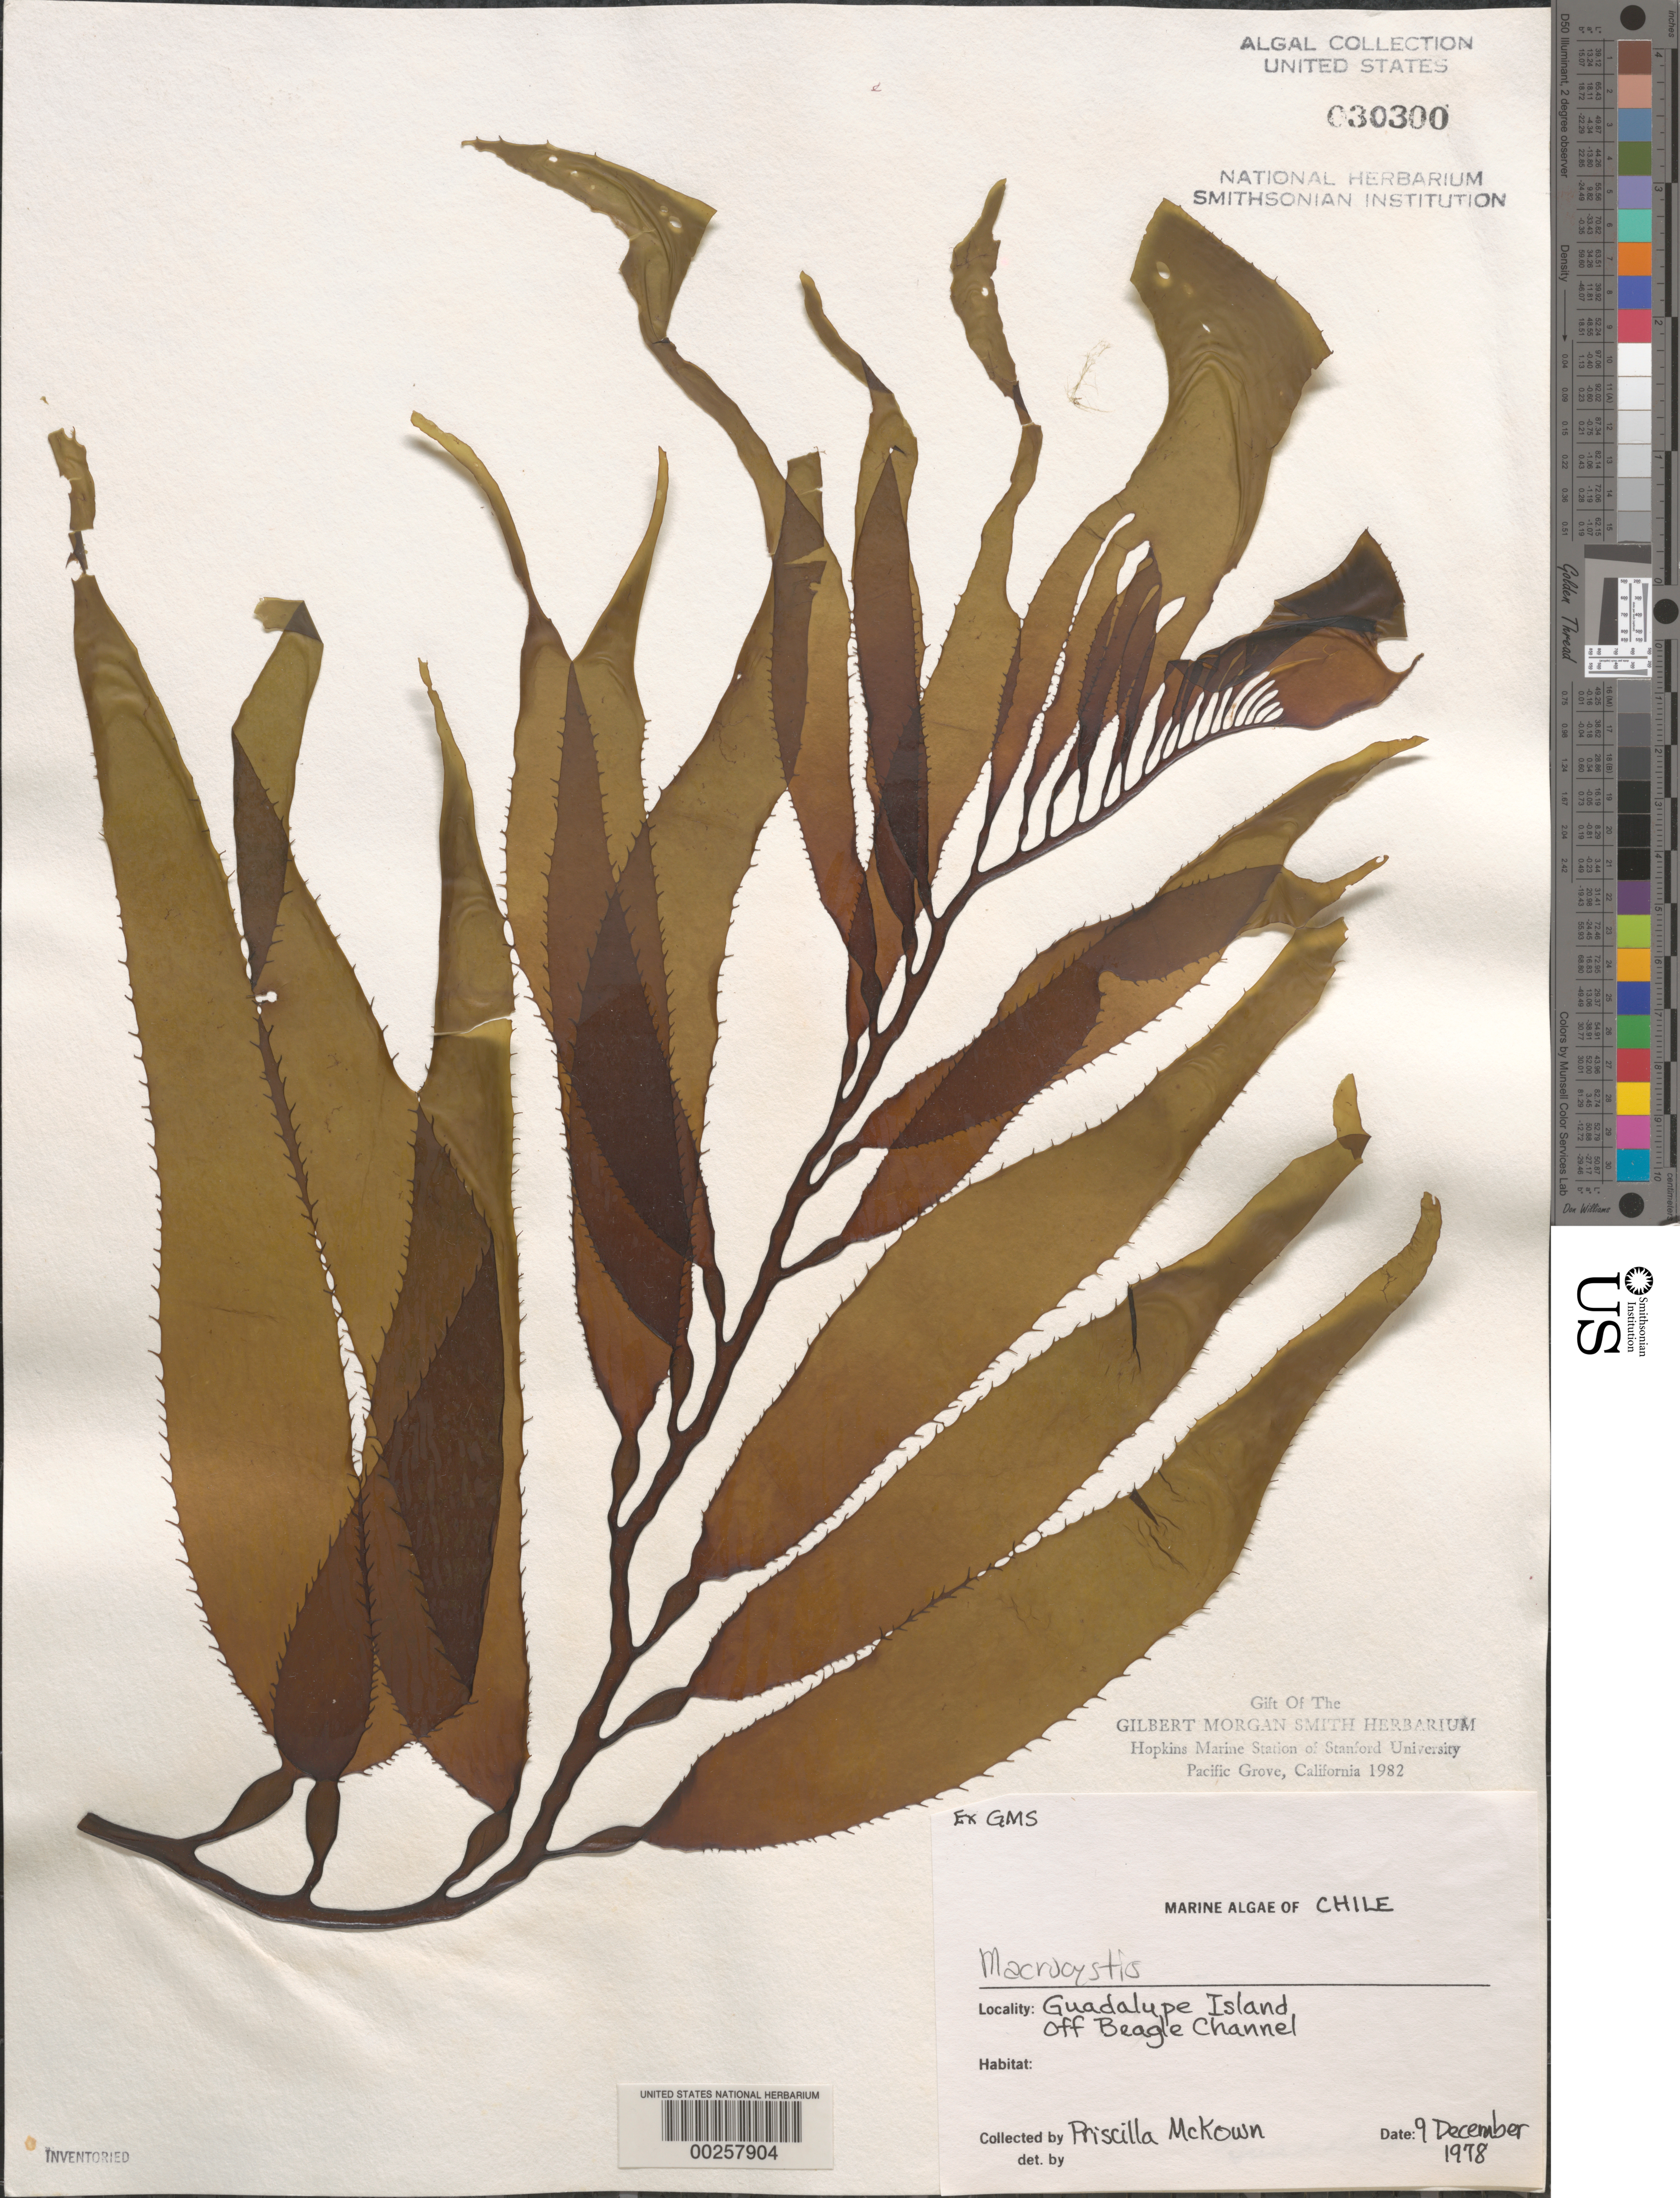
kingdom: Chromista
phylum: Ochrophyta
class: Phaeophyceae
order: Laminariales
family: Laminariaceae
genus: Macrocystis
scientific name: Macrocystis sp.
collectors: P. McKown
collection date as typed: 09 Dec 1978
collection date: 1978-12-09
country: Chile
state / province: Magallanes y de la Antártica Chilena (XII)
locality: Guadalupe island off beagle channel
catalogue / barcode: US 30300